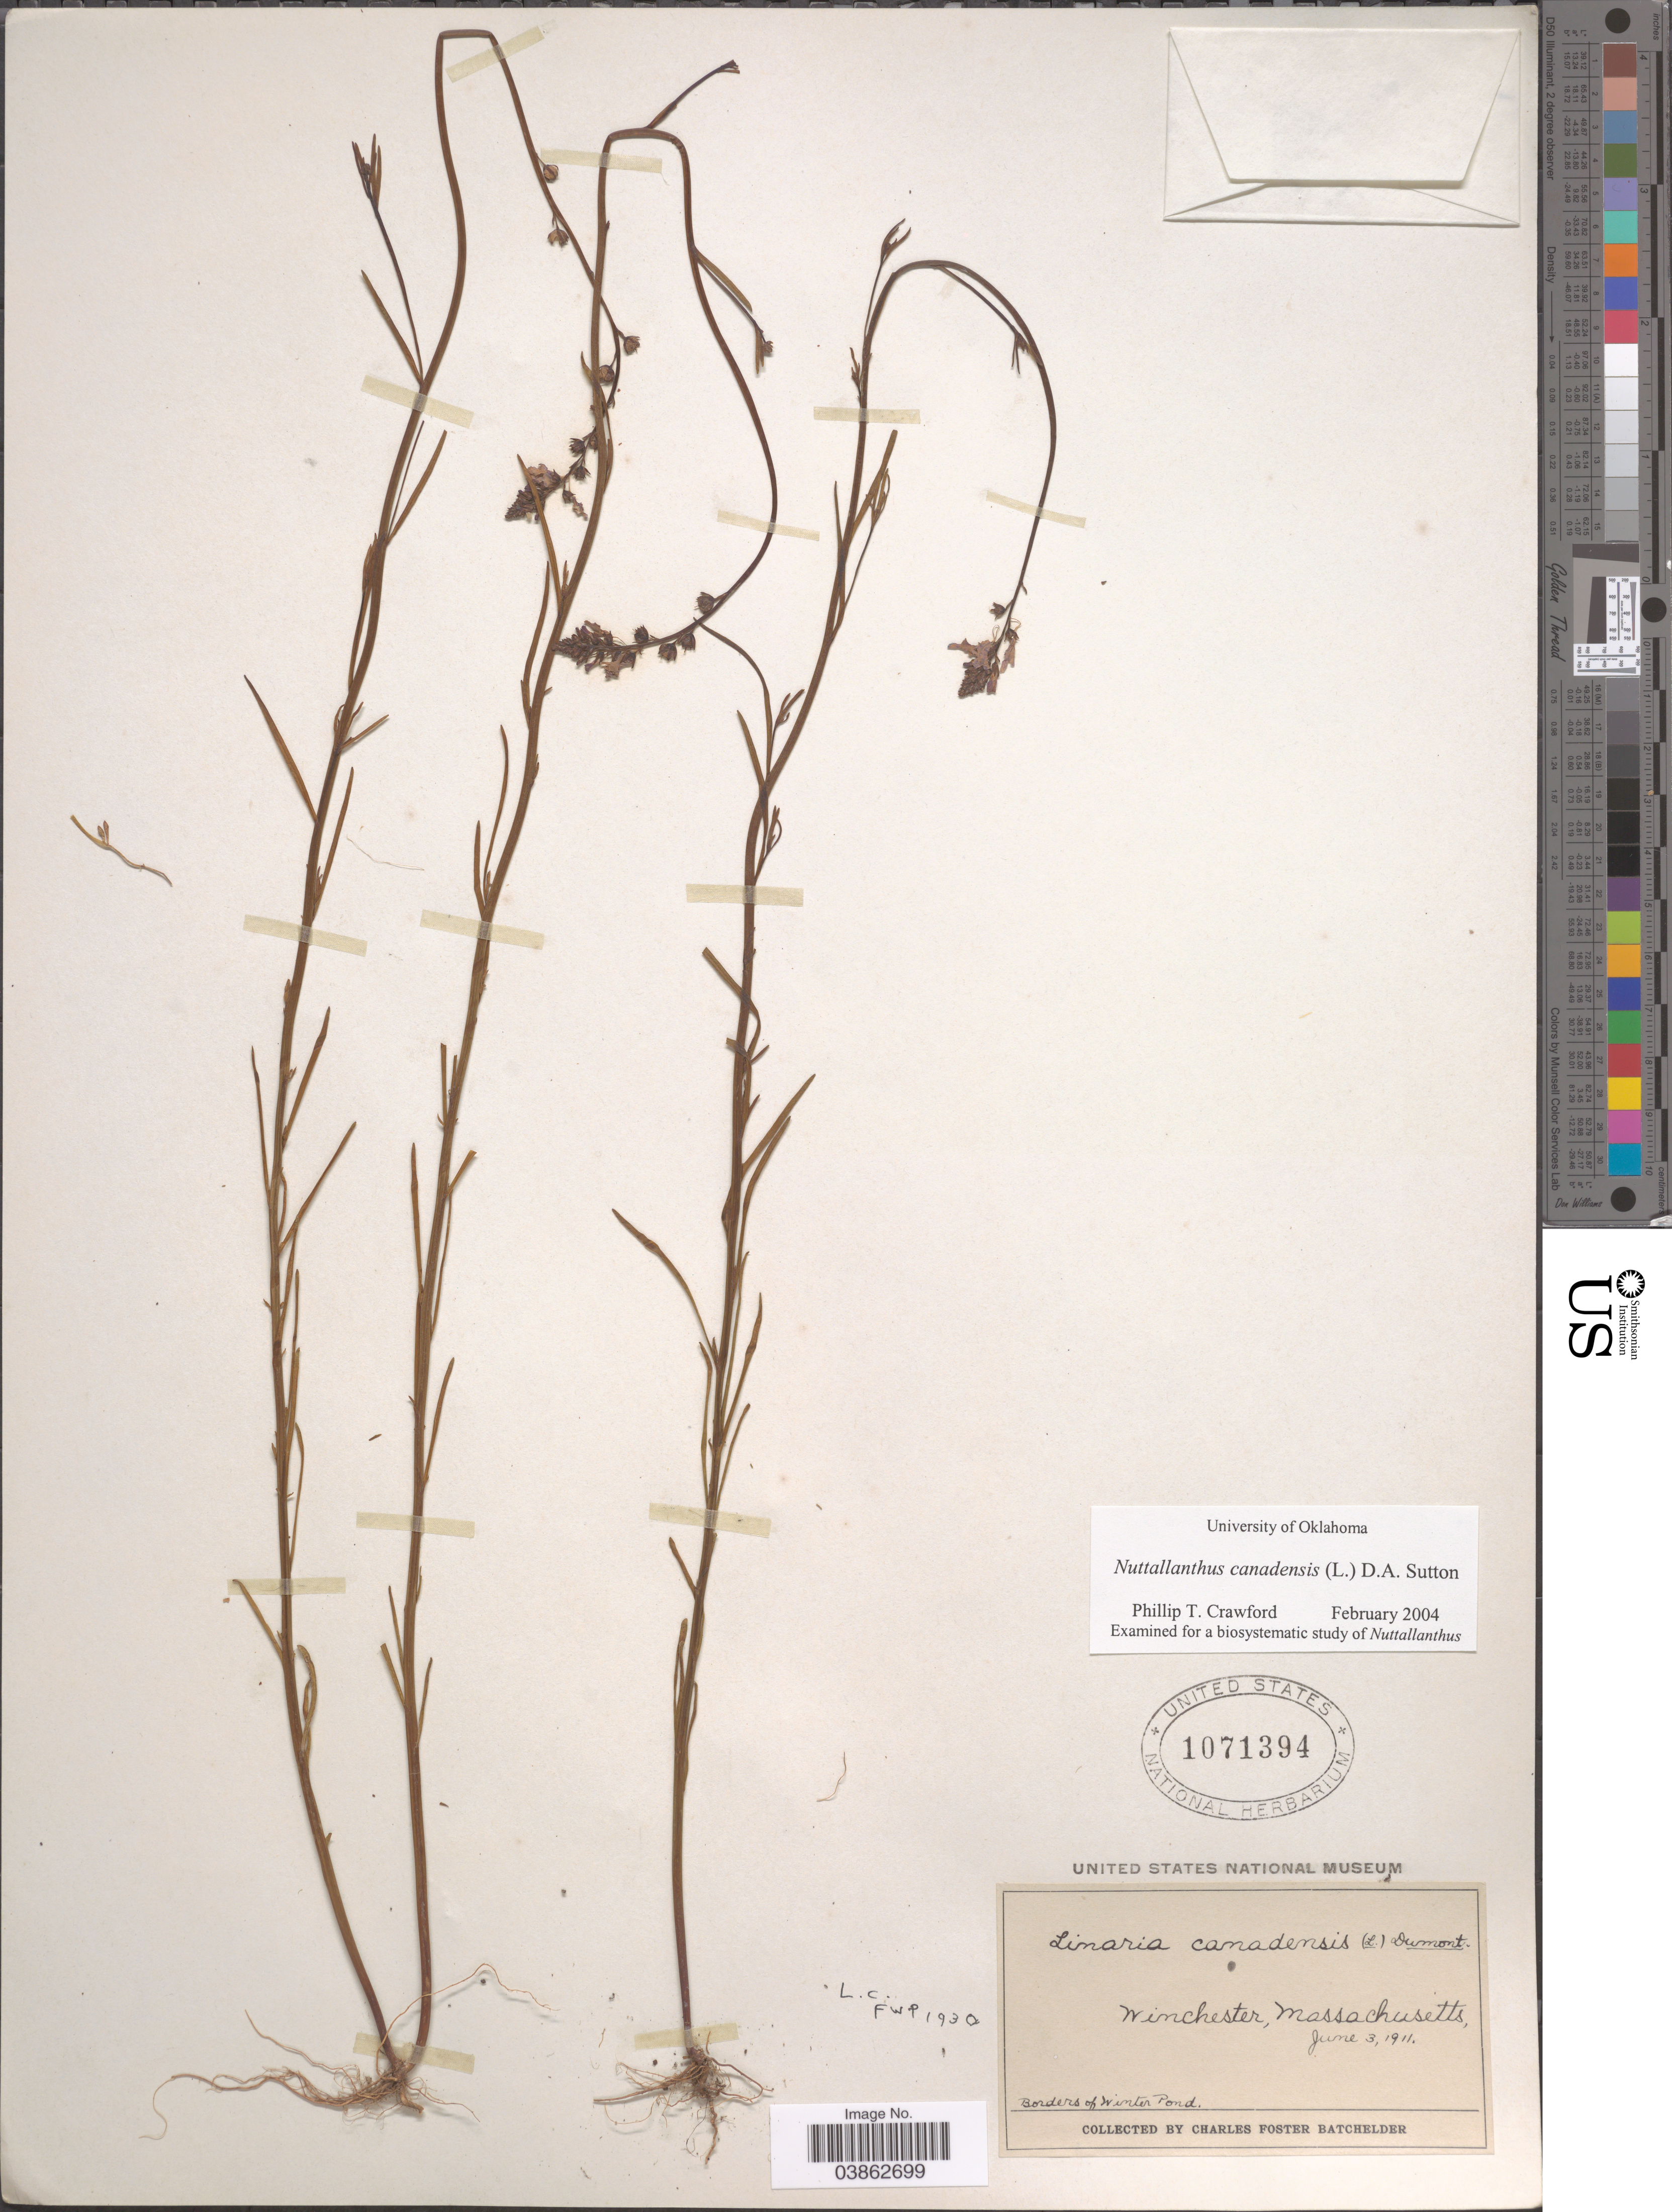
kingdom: Plantae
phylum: Tracheophyta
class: Magnoliopsida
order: Lamiales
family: Plantaginaceae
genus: Linaria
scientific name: Linaria canadensis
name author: (L.) Dum. Cours.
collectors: C. Batchelder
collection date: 1911-06-03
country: United States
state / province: Massachusetts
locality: Winchester. Borders of Winter Pond.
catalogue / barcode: US 1071394